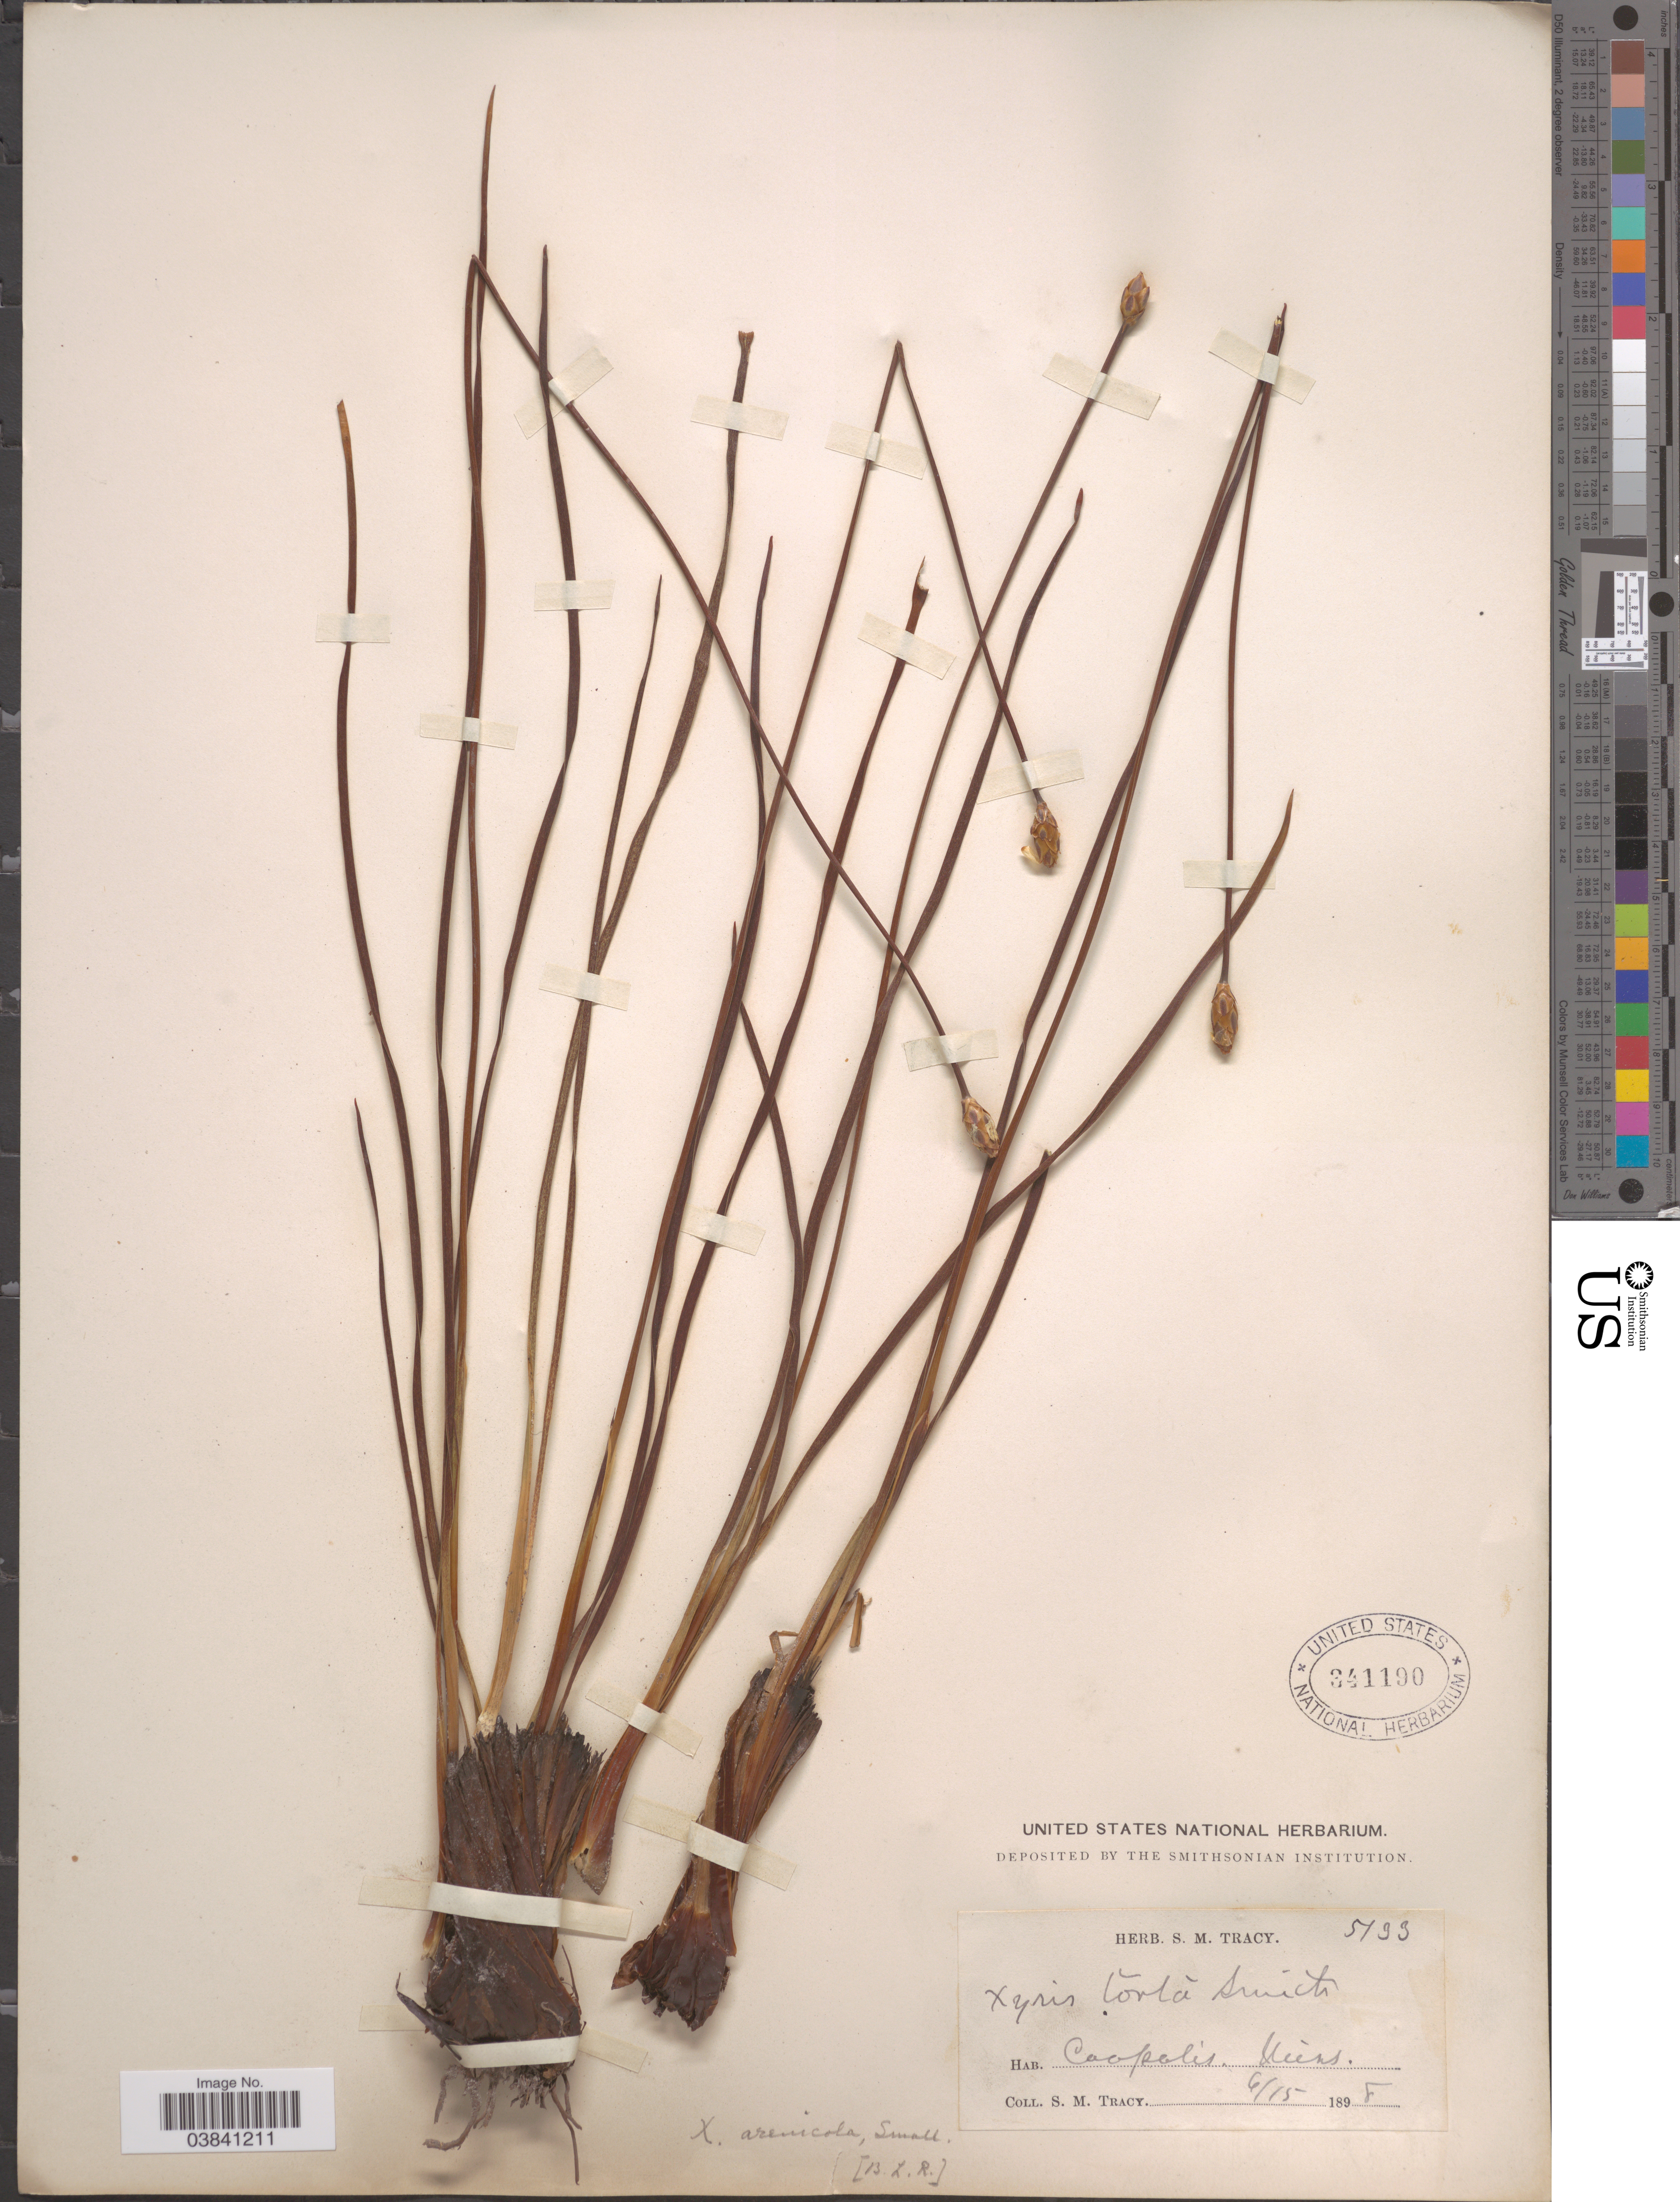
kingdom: Plantae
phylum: Tracheophyta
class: Liliopsida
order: Poales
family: Xyridaceae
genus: Xyris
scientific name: Xyris caroliniana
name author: Walter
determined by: Strong, Mark T., (BOT), Smithsonian Institution - National Museum of Natural History (UNITED STATES)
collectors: S. M. Tracy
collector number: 5133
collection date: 1898-04-15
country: United States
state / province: Mississippi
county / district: Harrison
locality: Coopolis.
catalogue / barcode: US 341190